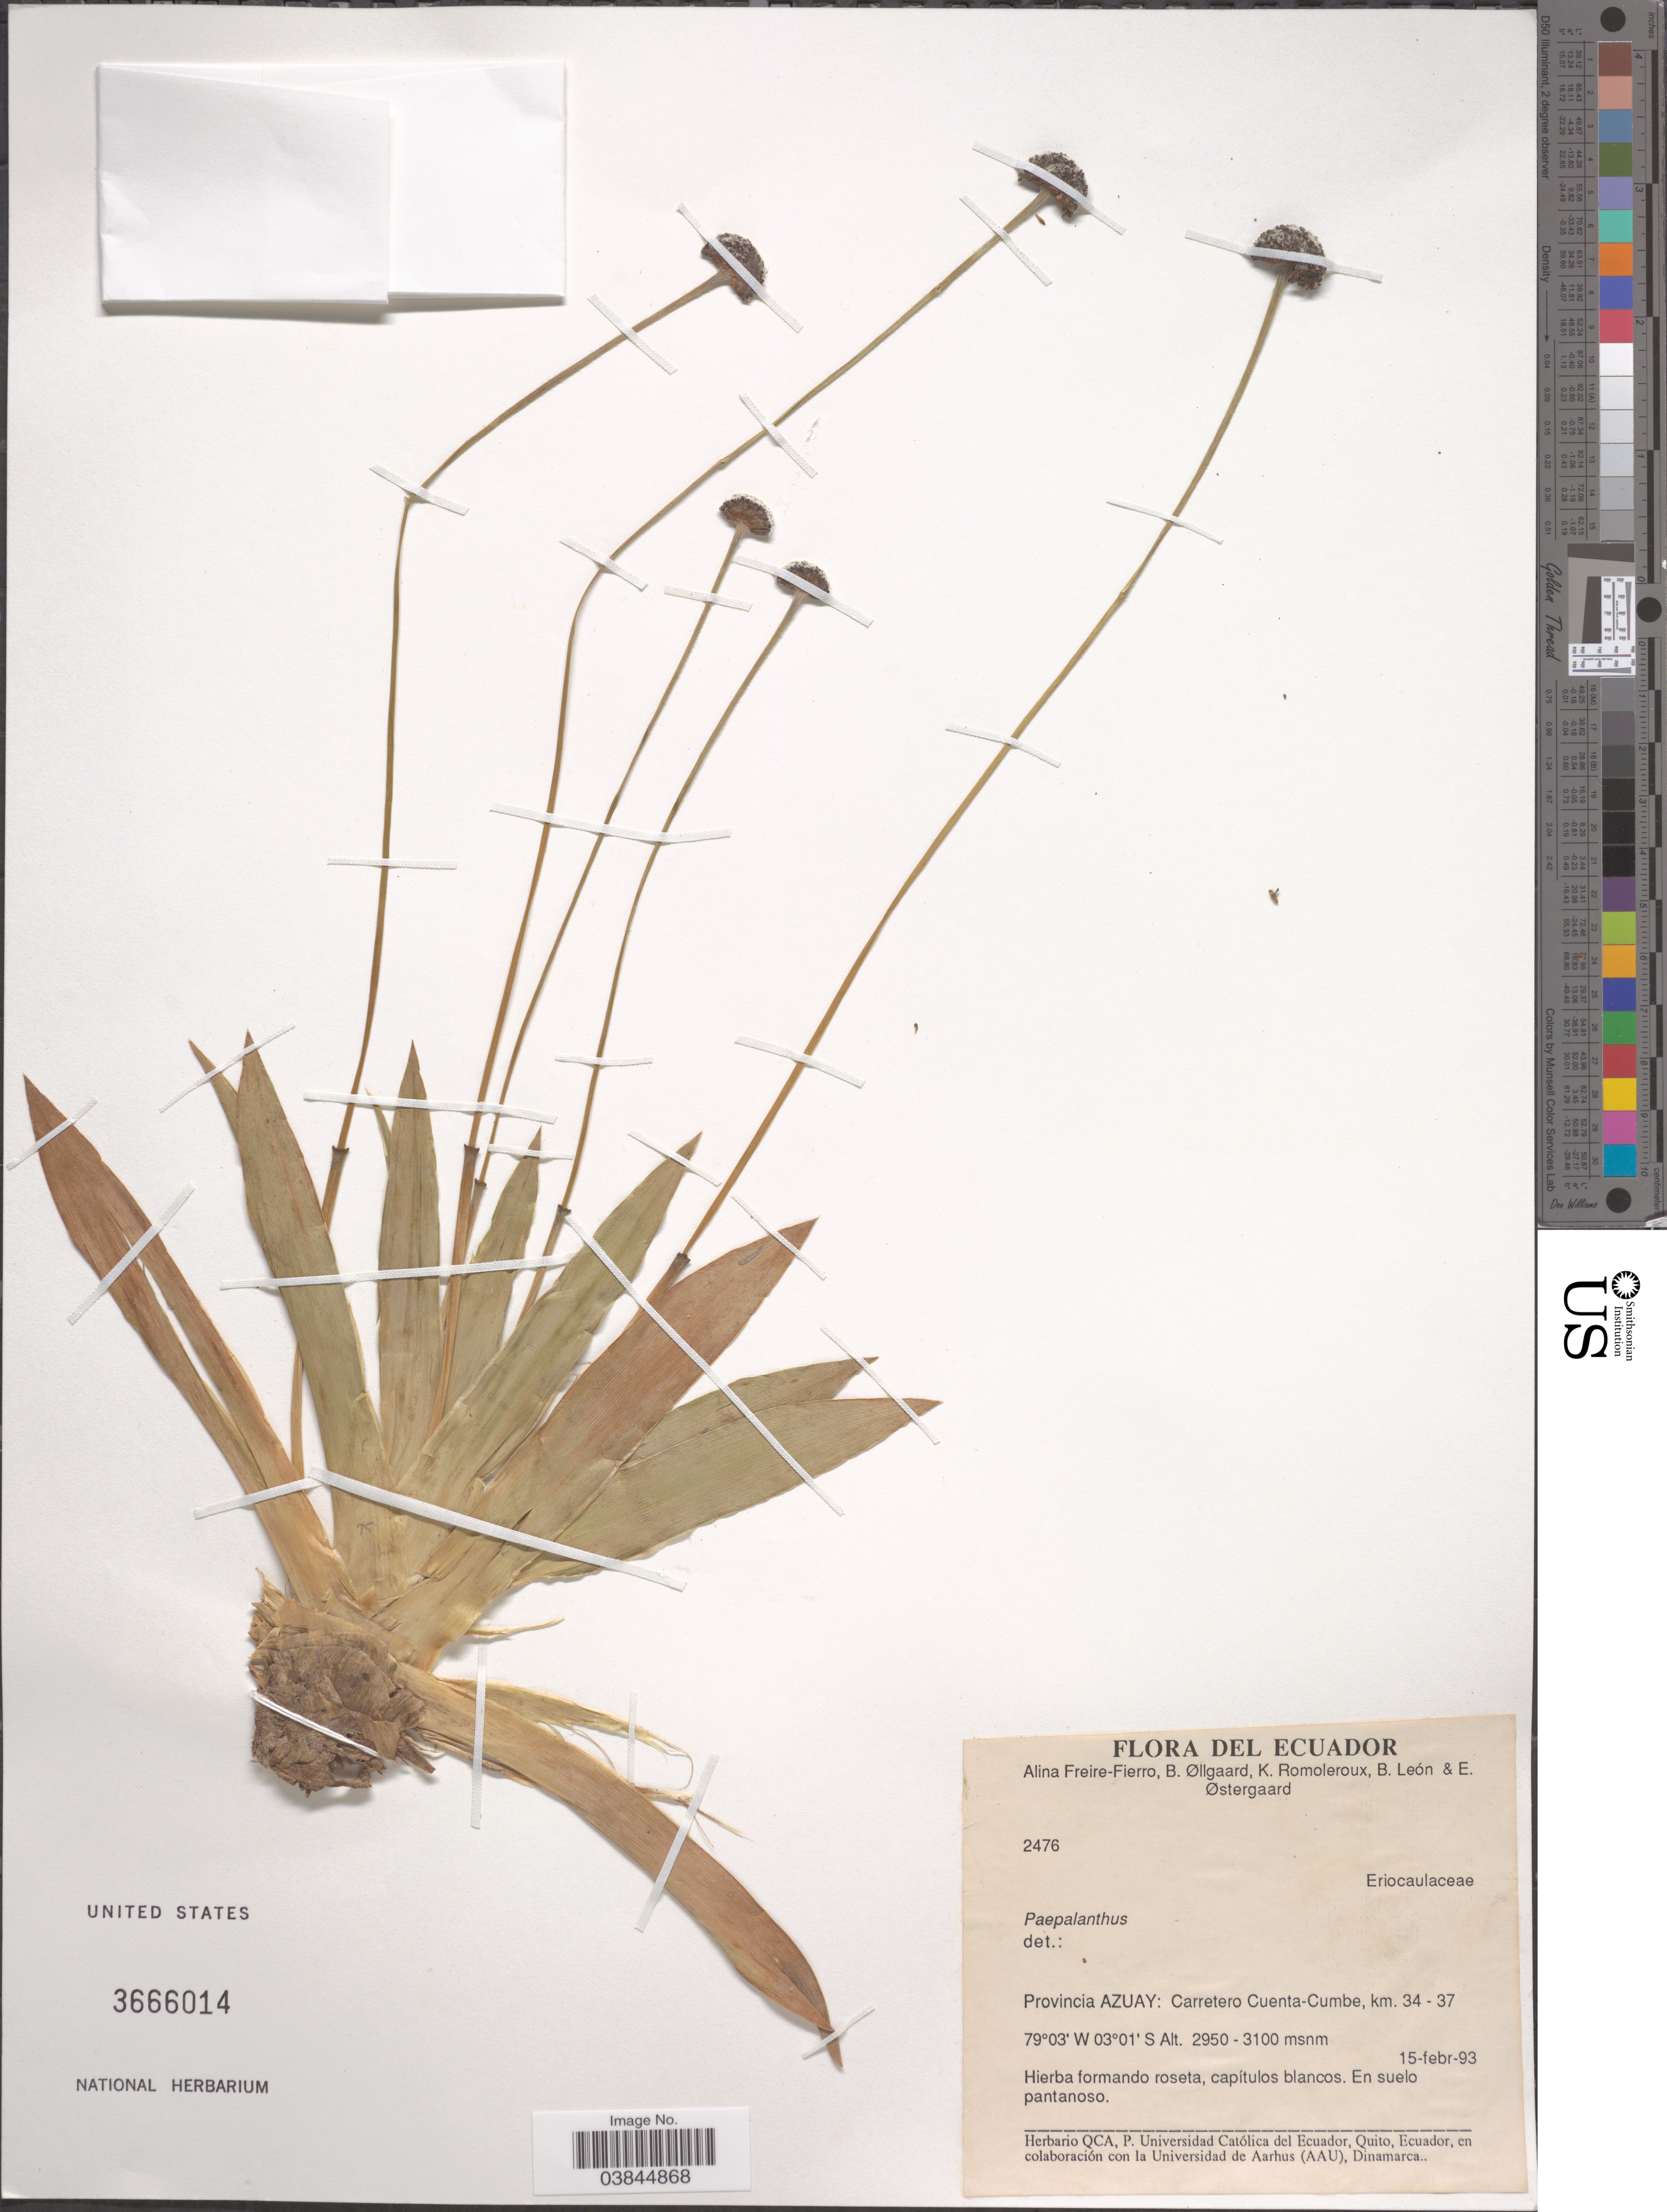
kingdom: Plantae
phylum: Tracheophyta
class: Liliopsida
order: Poales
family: Eriocaulaceae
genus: Paepalanthus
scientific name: Paepalanthus obnatus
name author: Tissot-Sq.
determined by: Sauthier, Laura Jeanne, (SPF), Universidade de Sao Paulo (BRAZIL)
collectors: E. Østergaard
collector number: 2476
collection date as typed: Transcribed d/m/y: 15/2/93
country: Ecuador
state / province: Azuay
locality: Carretero Cuenta-Cumbe, km. 34 - 37.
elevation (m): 2950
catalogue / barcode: US 3666014